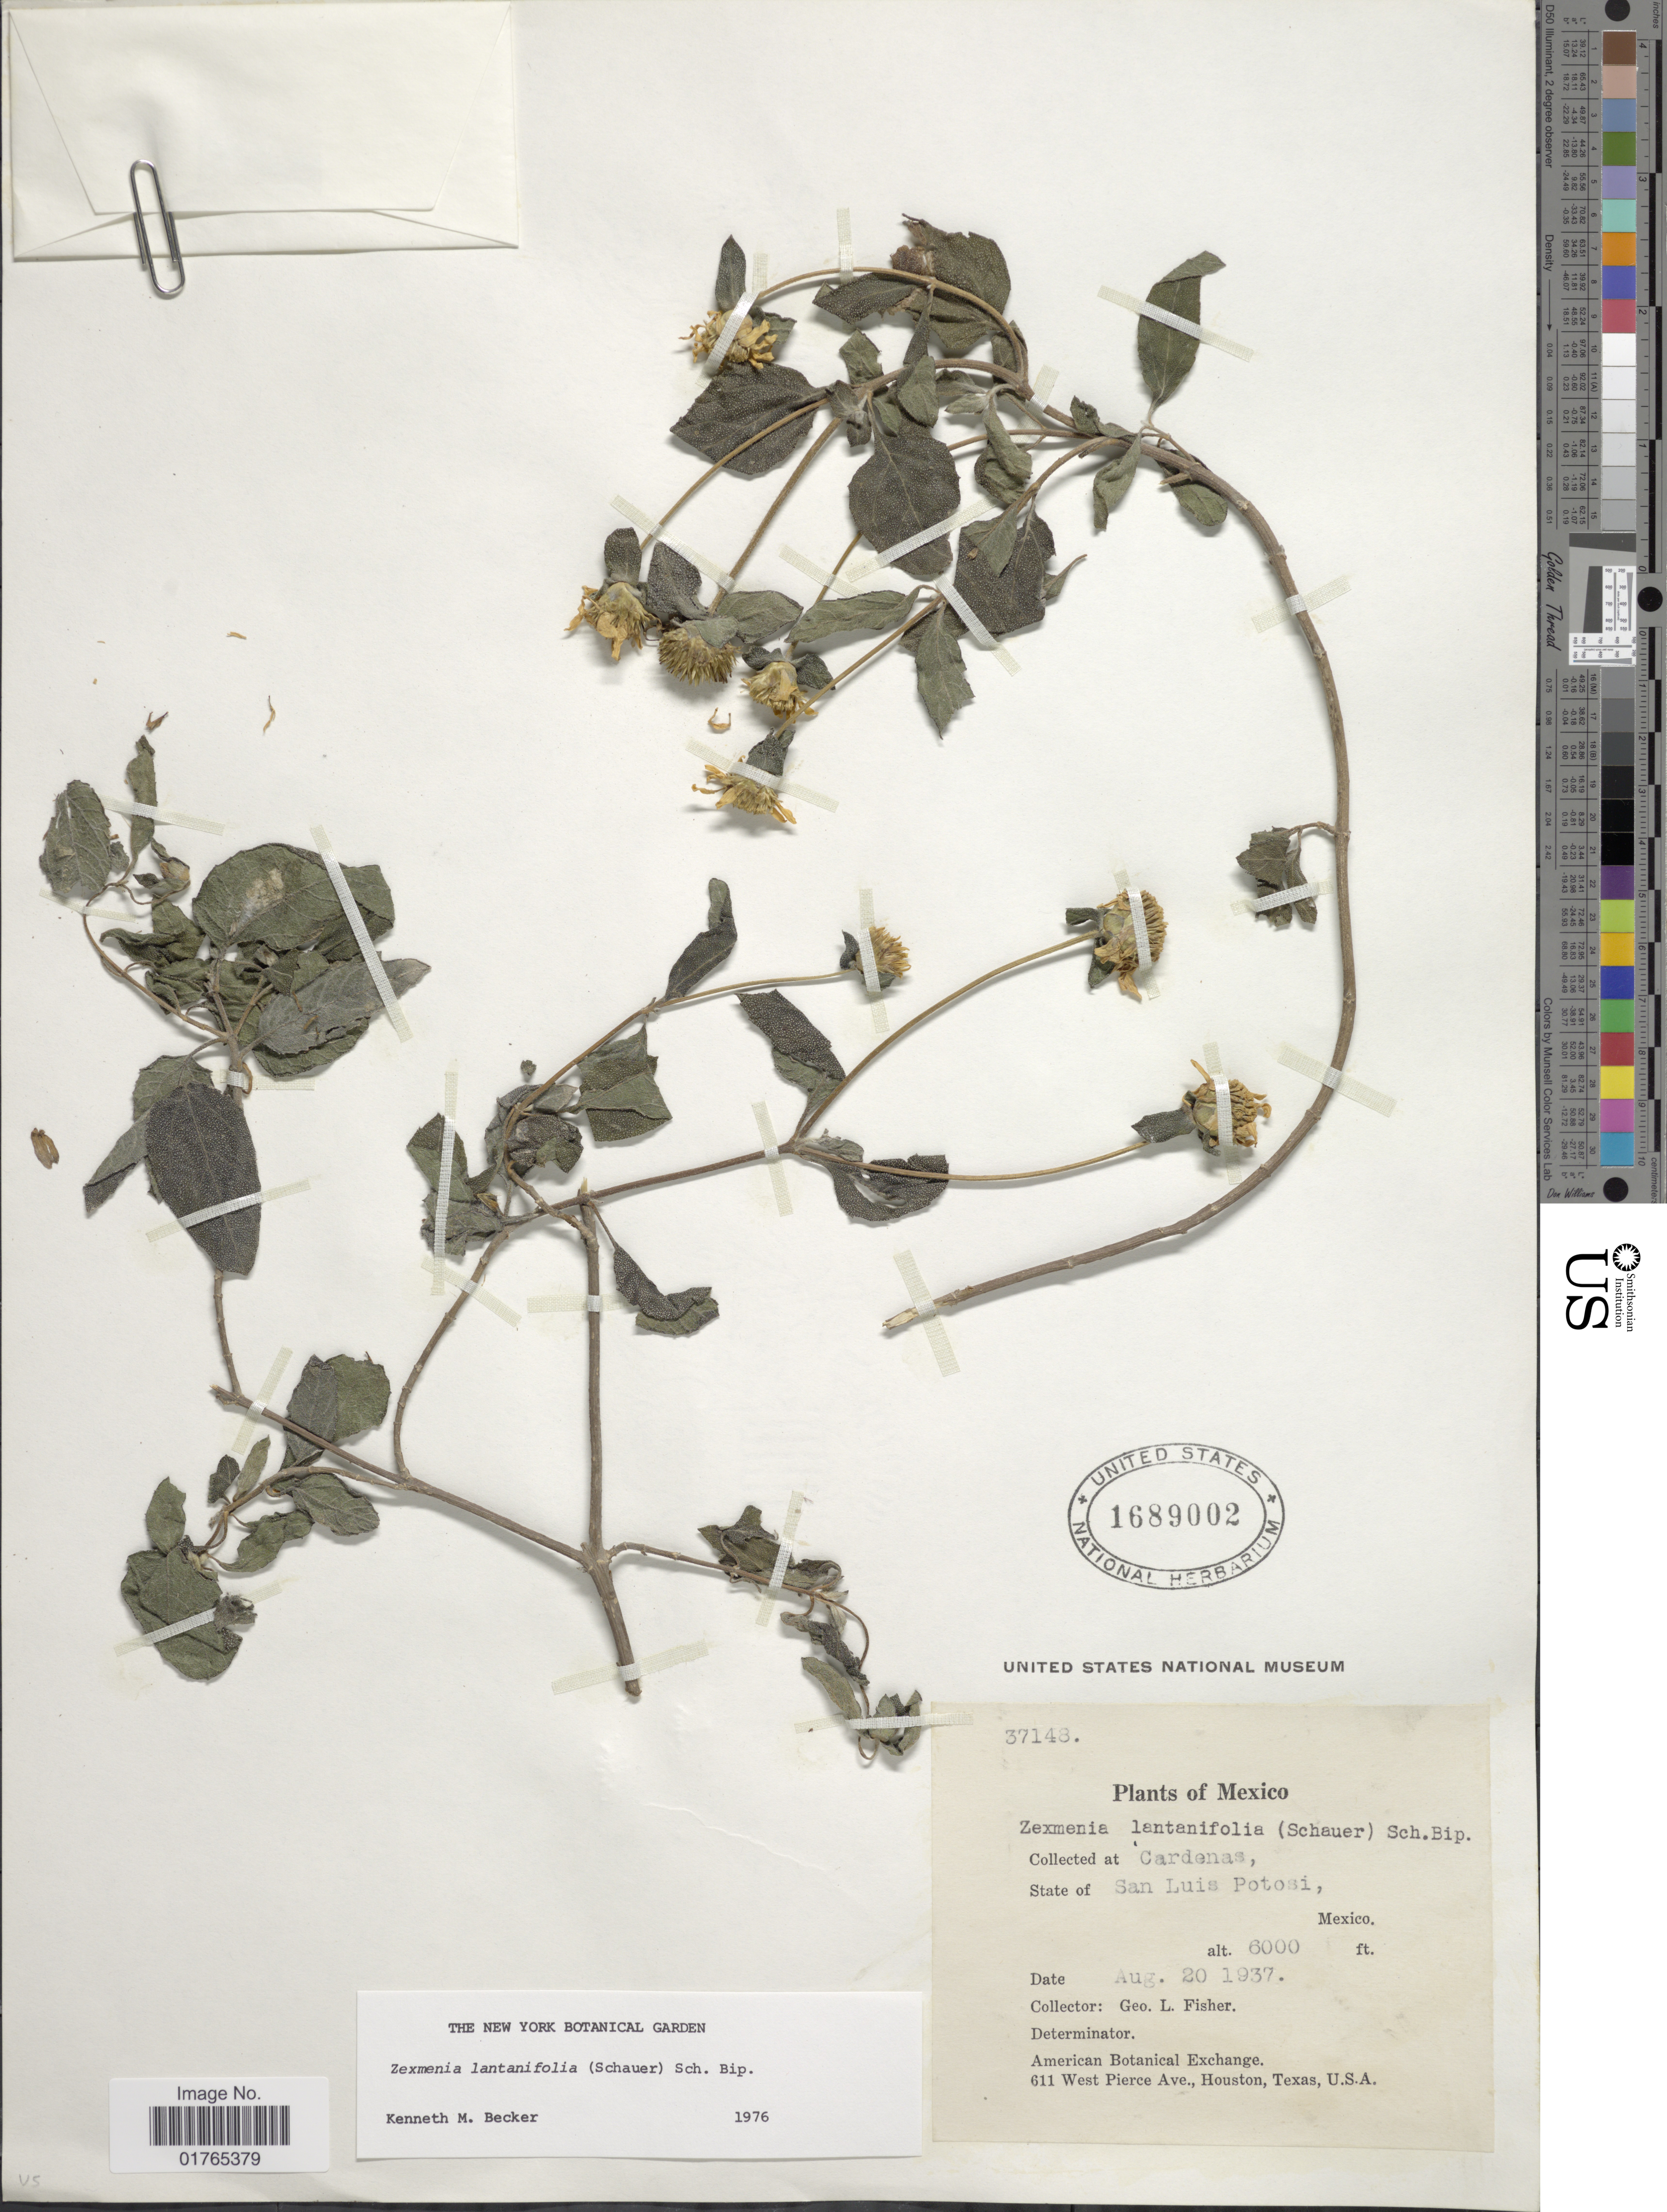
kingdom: Plantae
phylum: Tracheophyta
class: Magnoliopsida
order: Asterales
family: Asteraceae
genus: Jefea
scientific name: Jefea lantanifolia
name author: (S. Schauer) Strother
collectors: G. L. Fisher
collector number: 37148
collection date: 1937-08-20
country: Mexico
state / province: San Luis Potosí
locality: Cardenas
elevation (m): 1829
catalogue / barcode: US 1689002